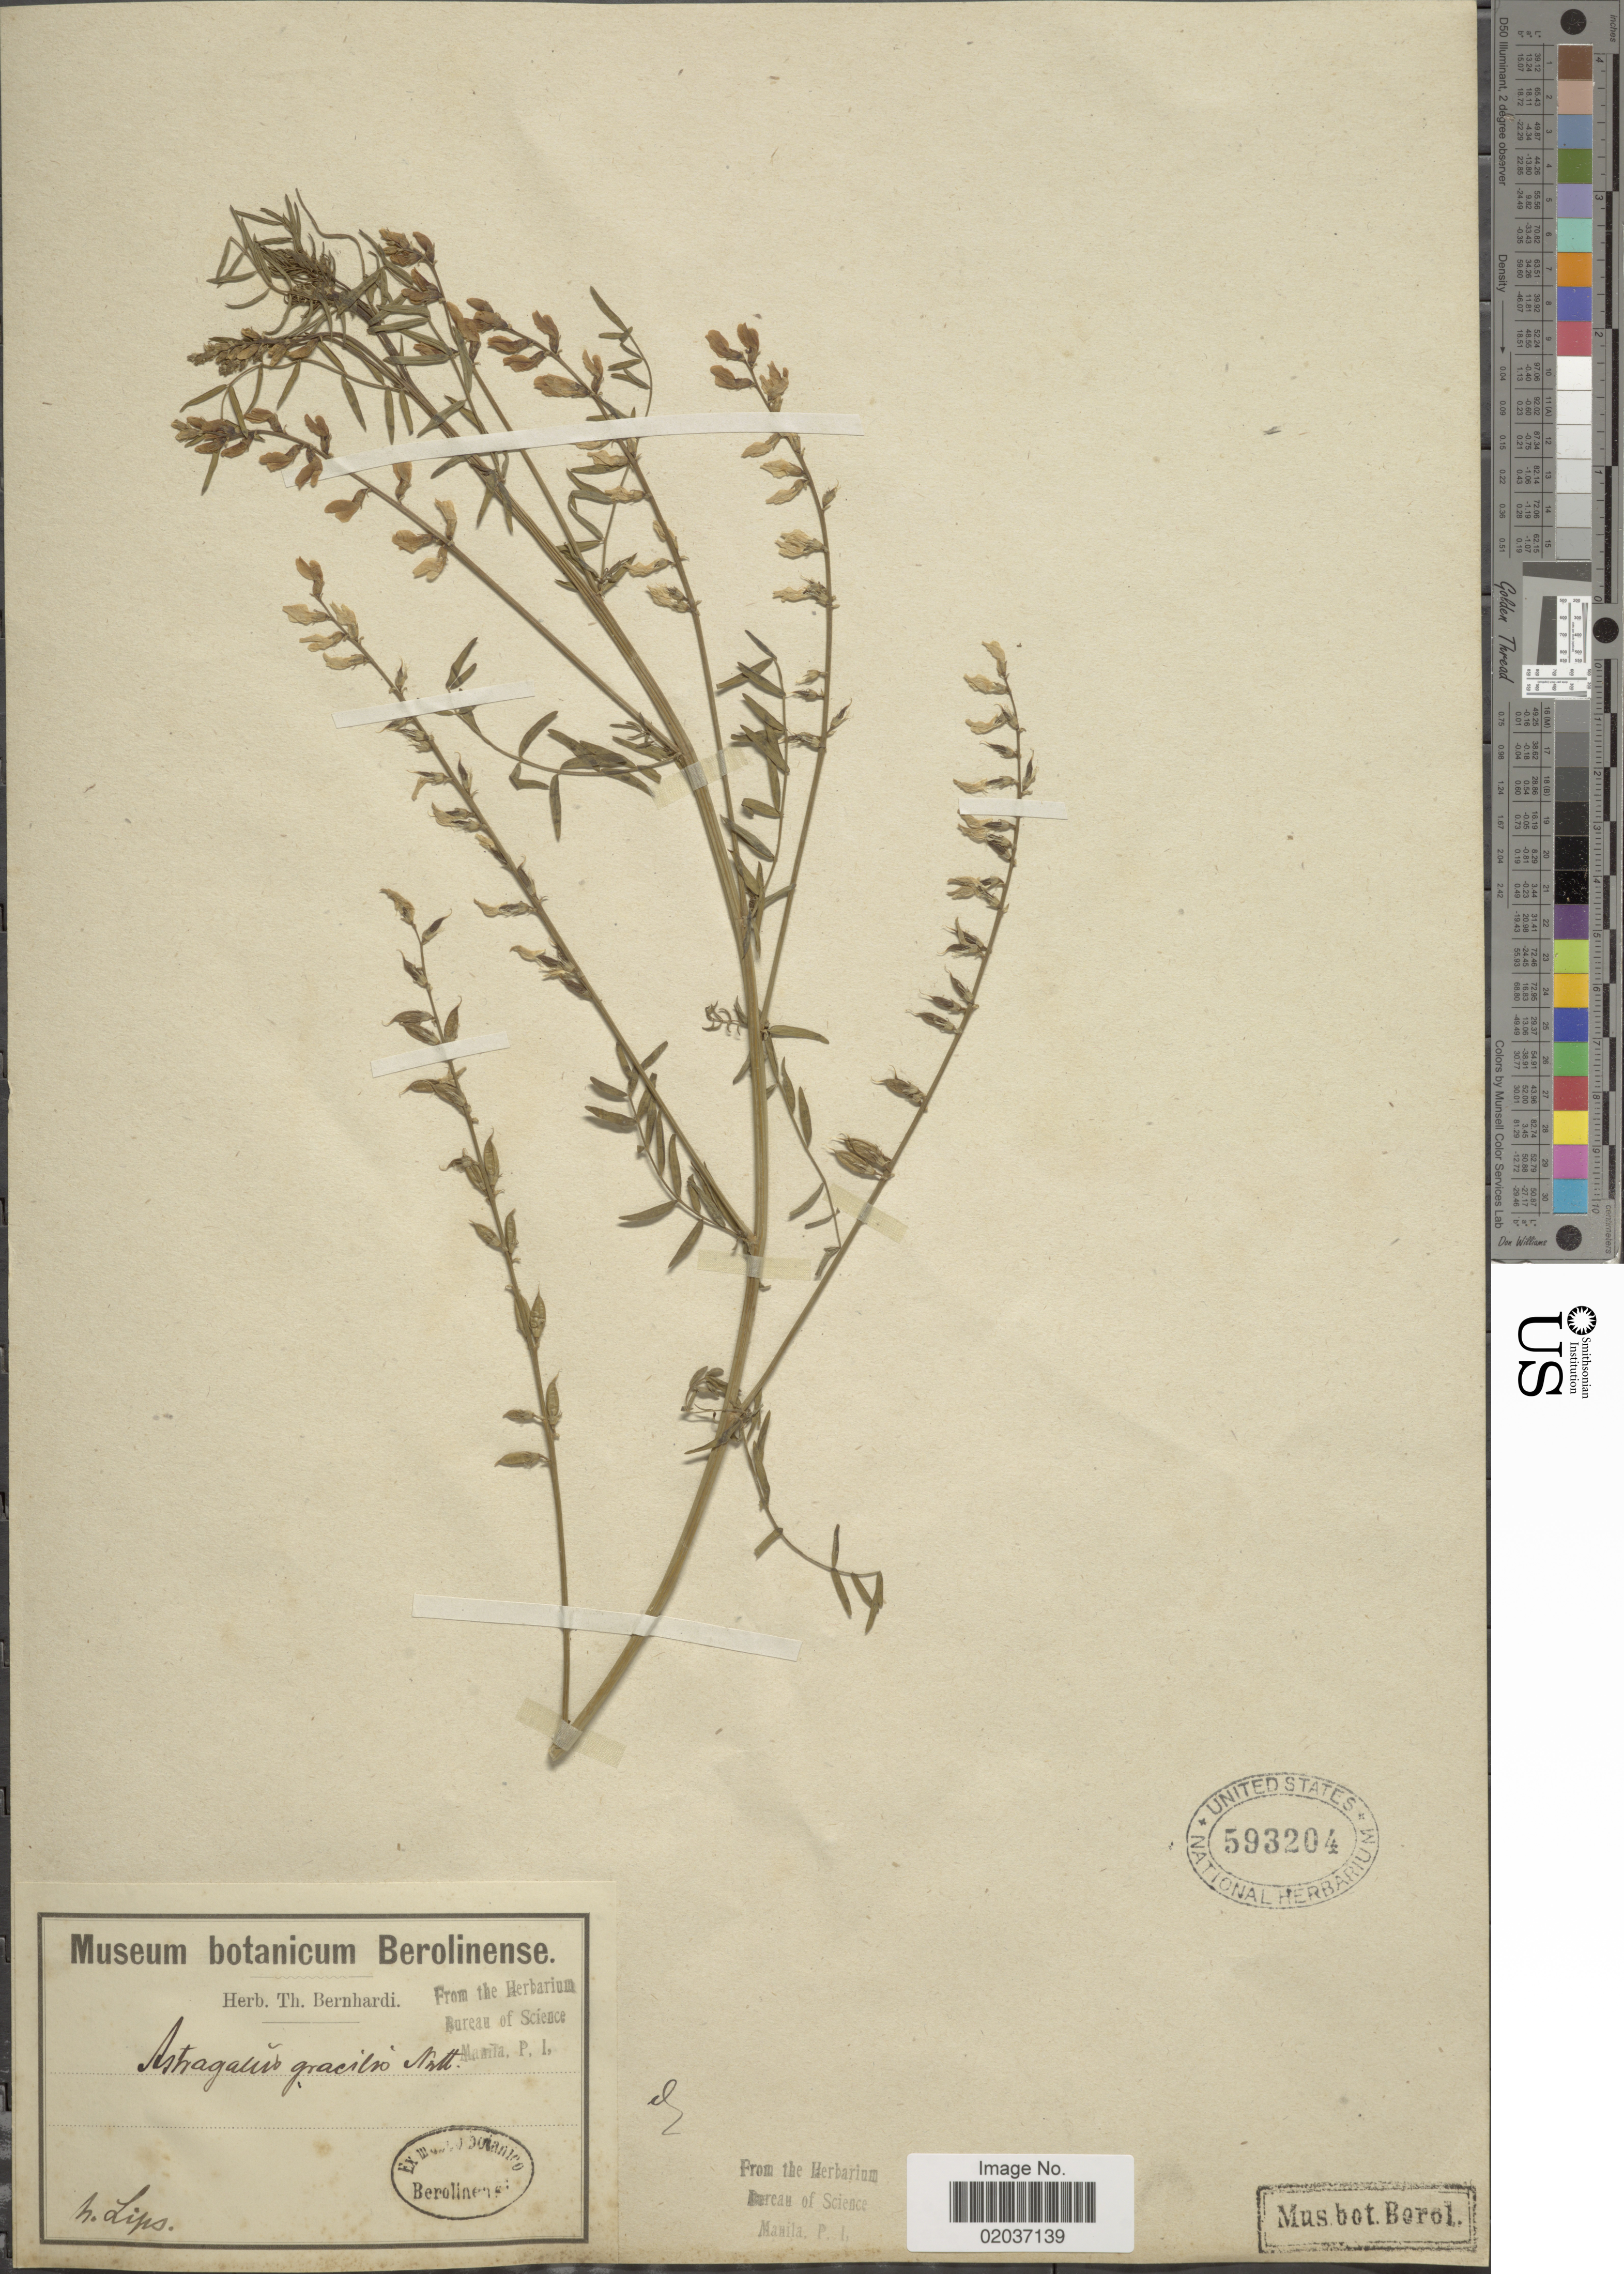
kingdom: Plantae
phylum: Tracheophyta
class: Magnoliopsida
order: Fabales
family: Fabaceae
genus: Astragalus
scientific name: Astragalus gracilis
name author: Nutt.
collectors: ex herb. Bernhardi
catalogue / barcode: US 593204